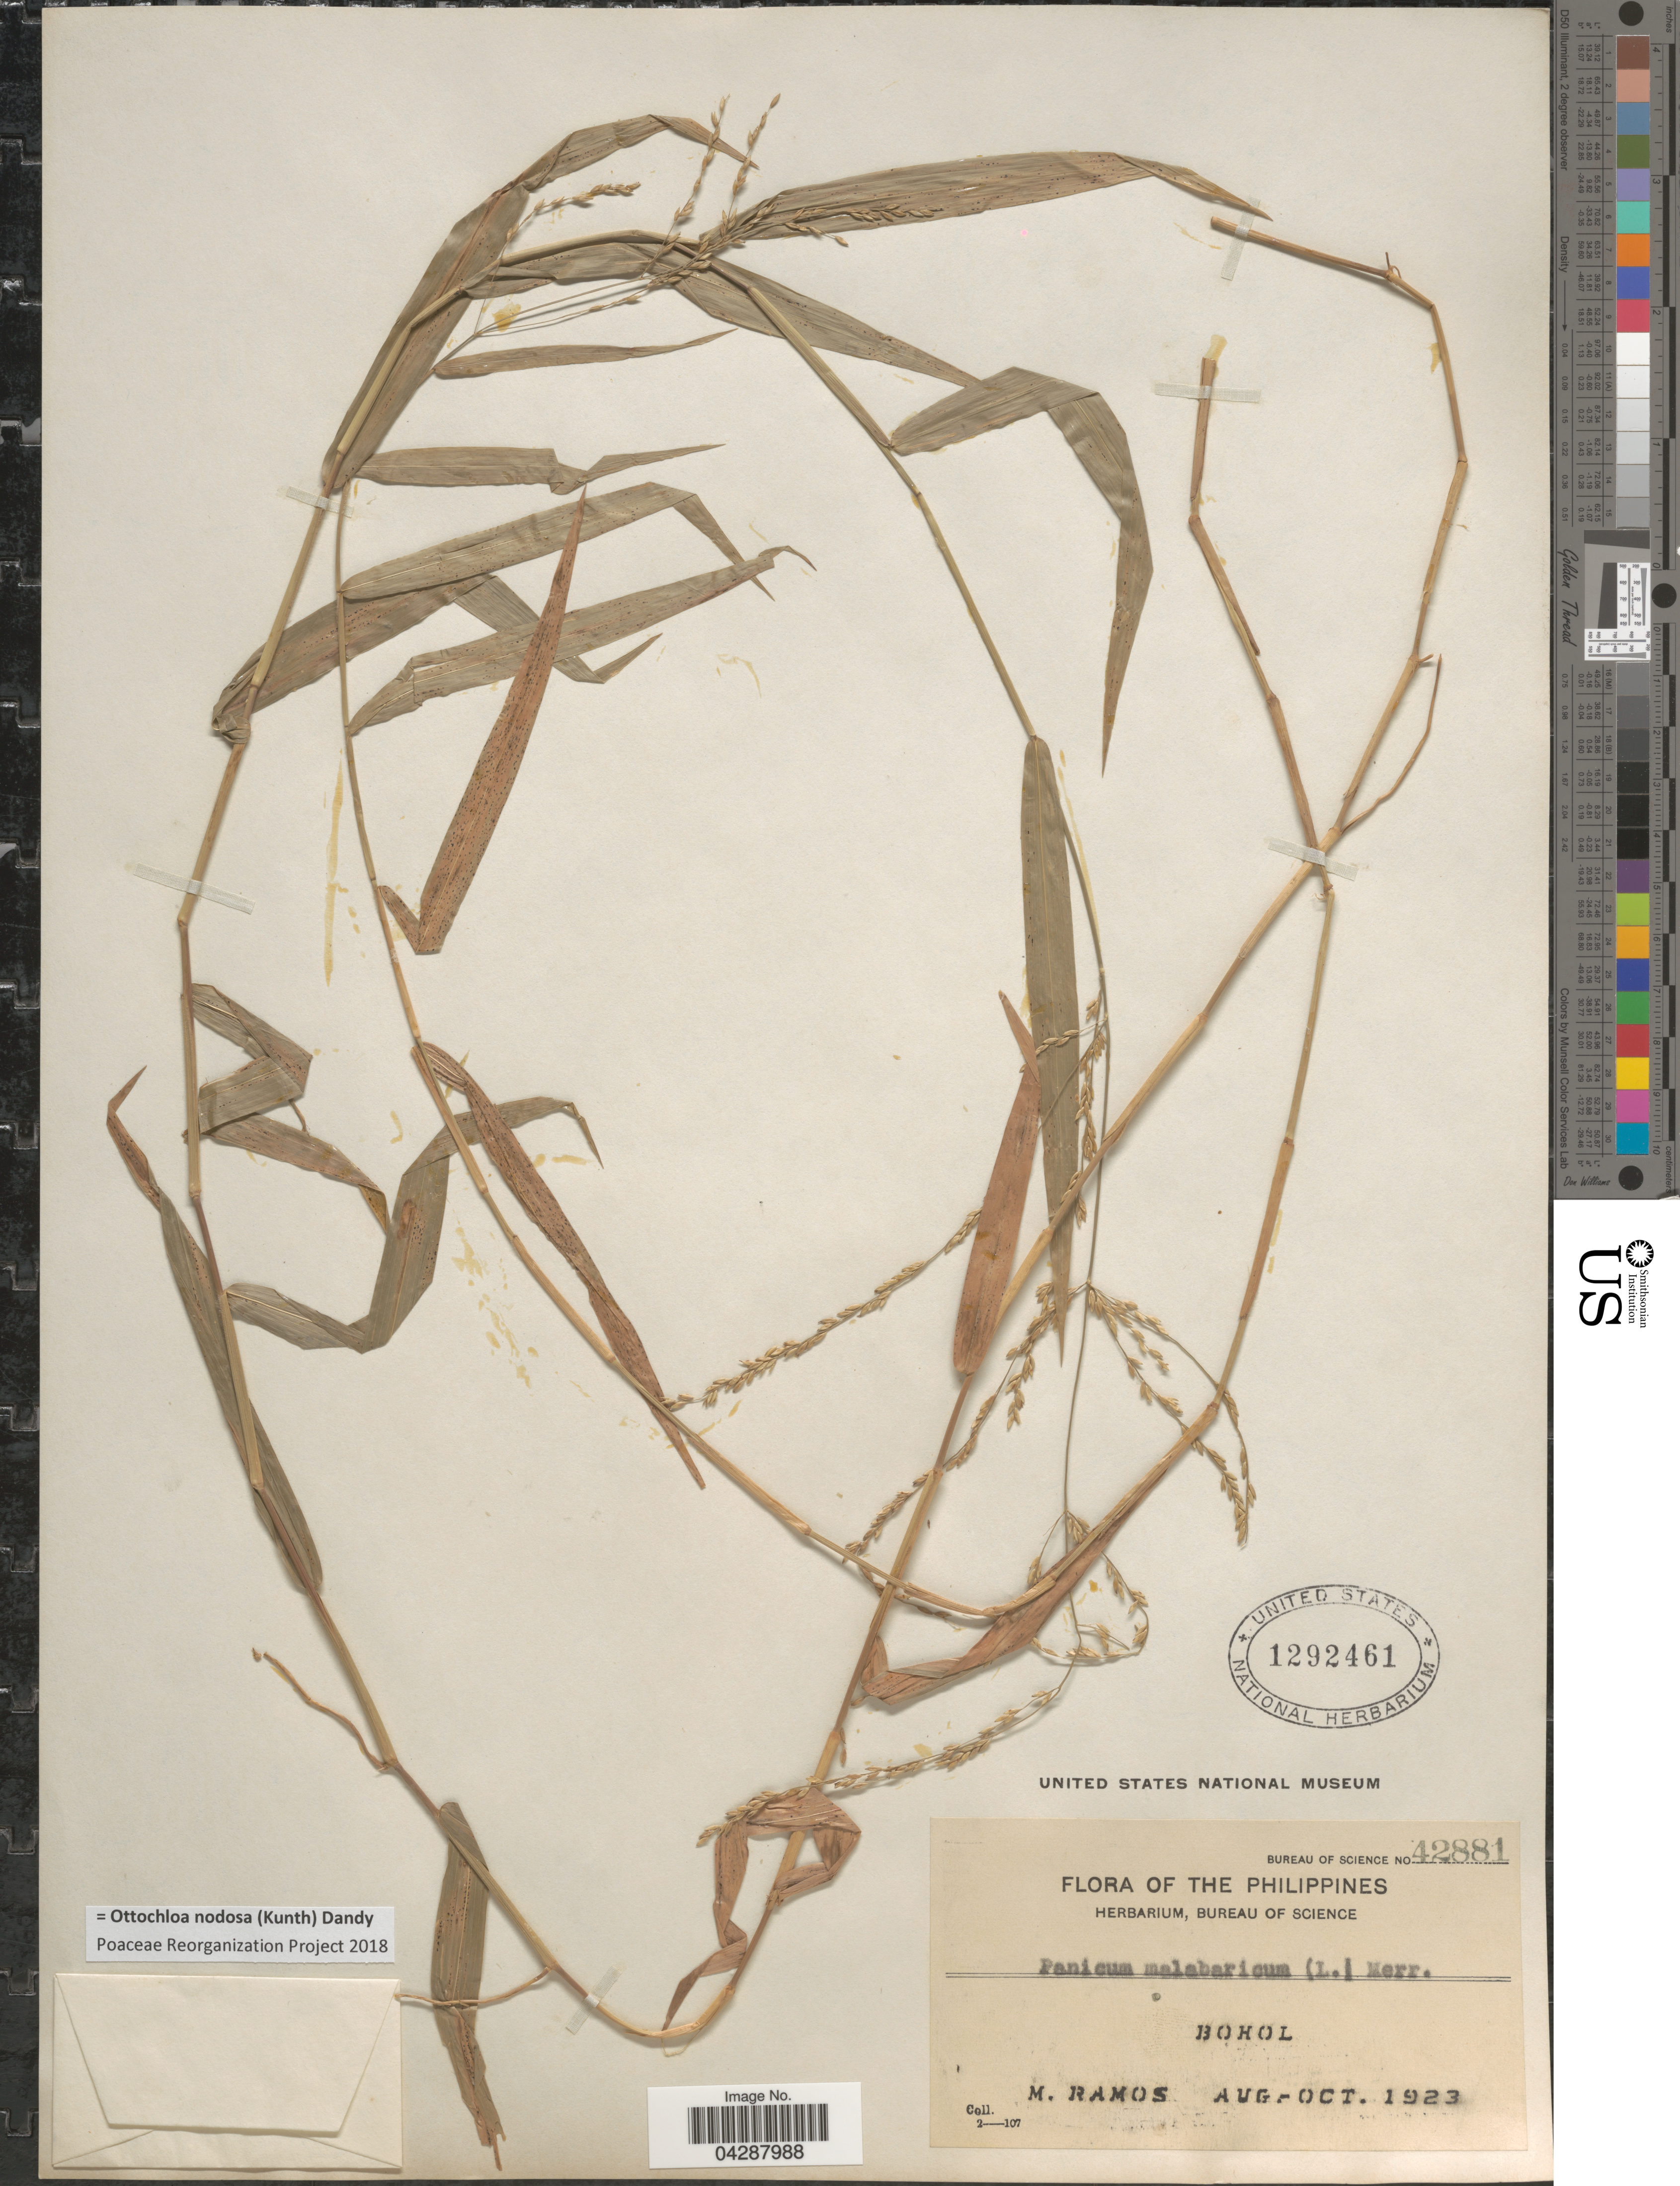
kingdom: Plantae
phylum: Tracheophyta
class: Liliopsida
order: Poales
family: Poaceae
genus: Ottochloa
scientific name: Ottochloa nodosa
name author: (Kunth) Dandy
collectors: M. Ramos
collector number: Bureau of Science 42881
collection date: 1923-08/1923-10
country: Philippines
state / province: Central Visayas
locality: Bohol.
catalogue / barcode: US 1292461